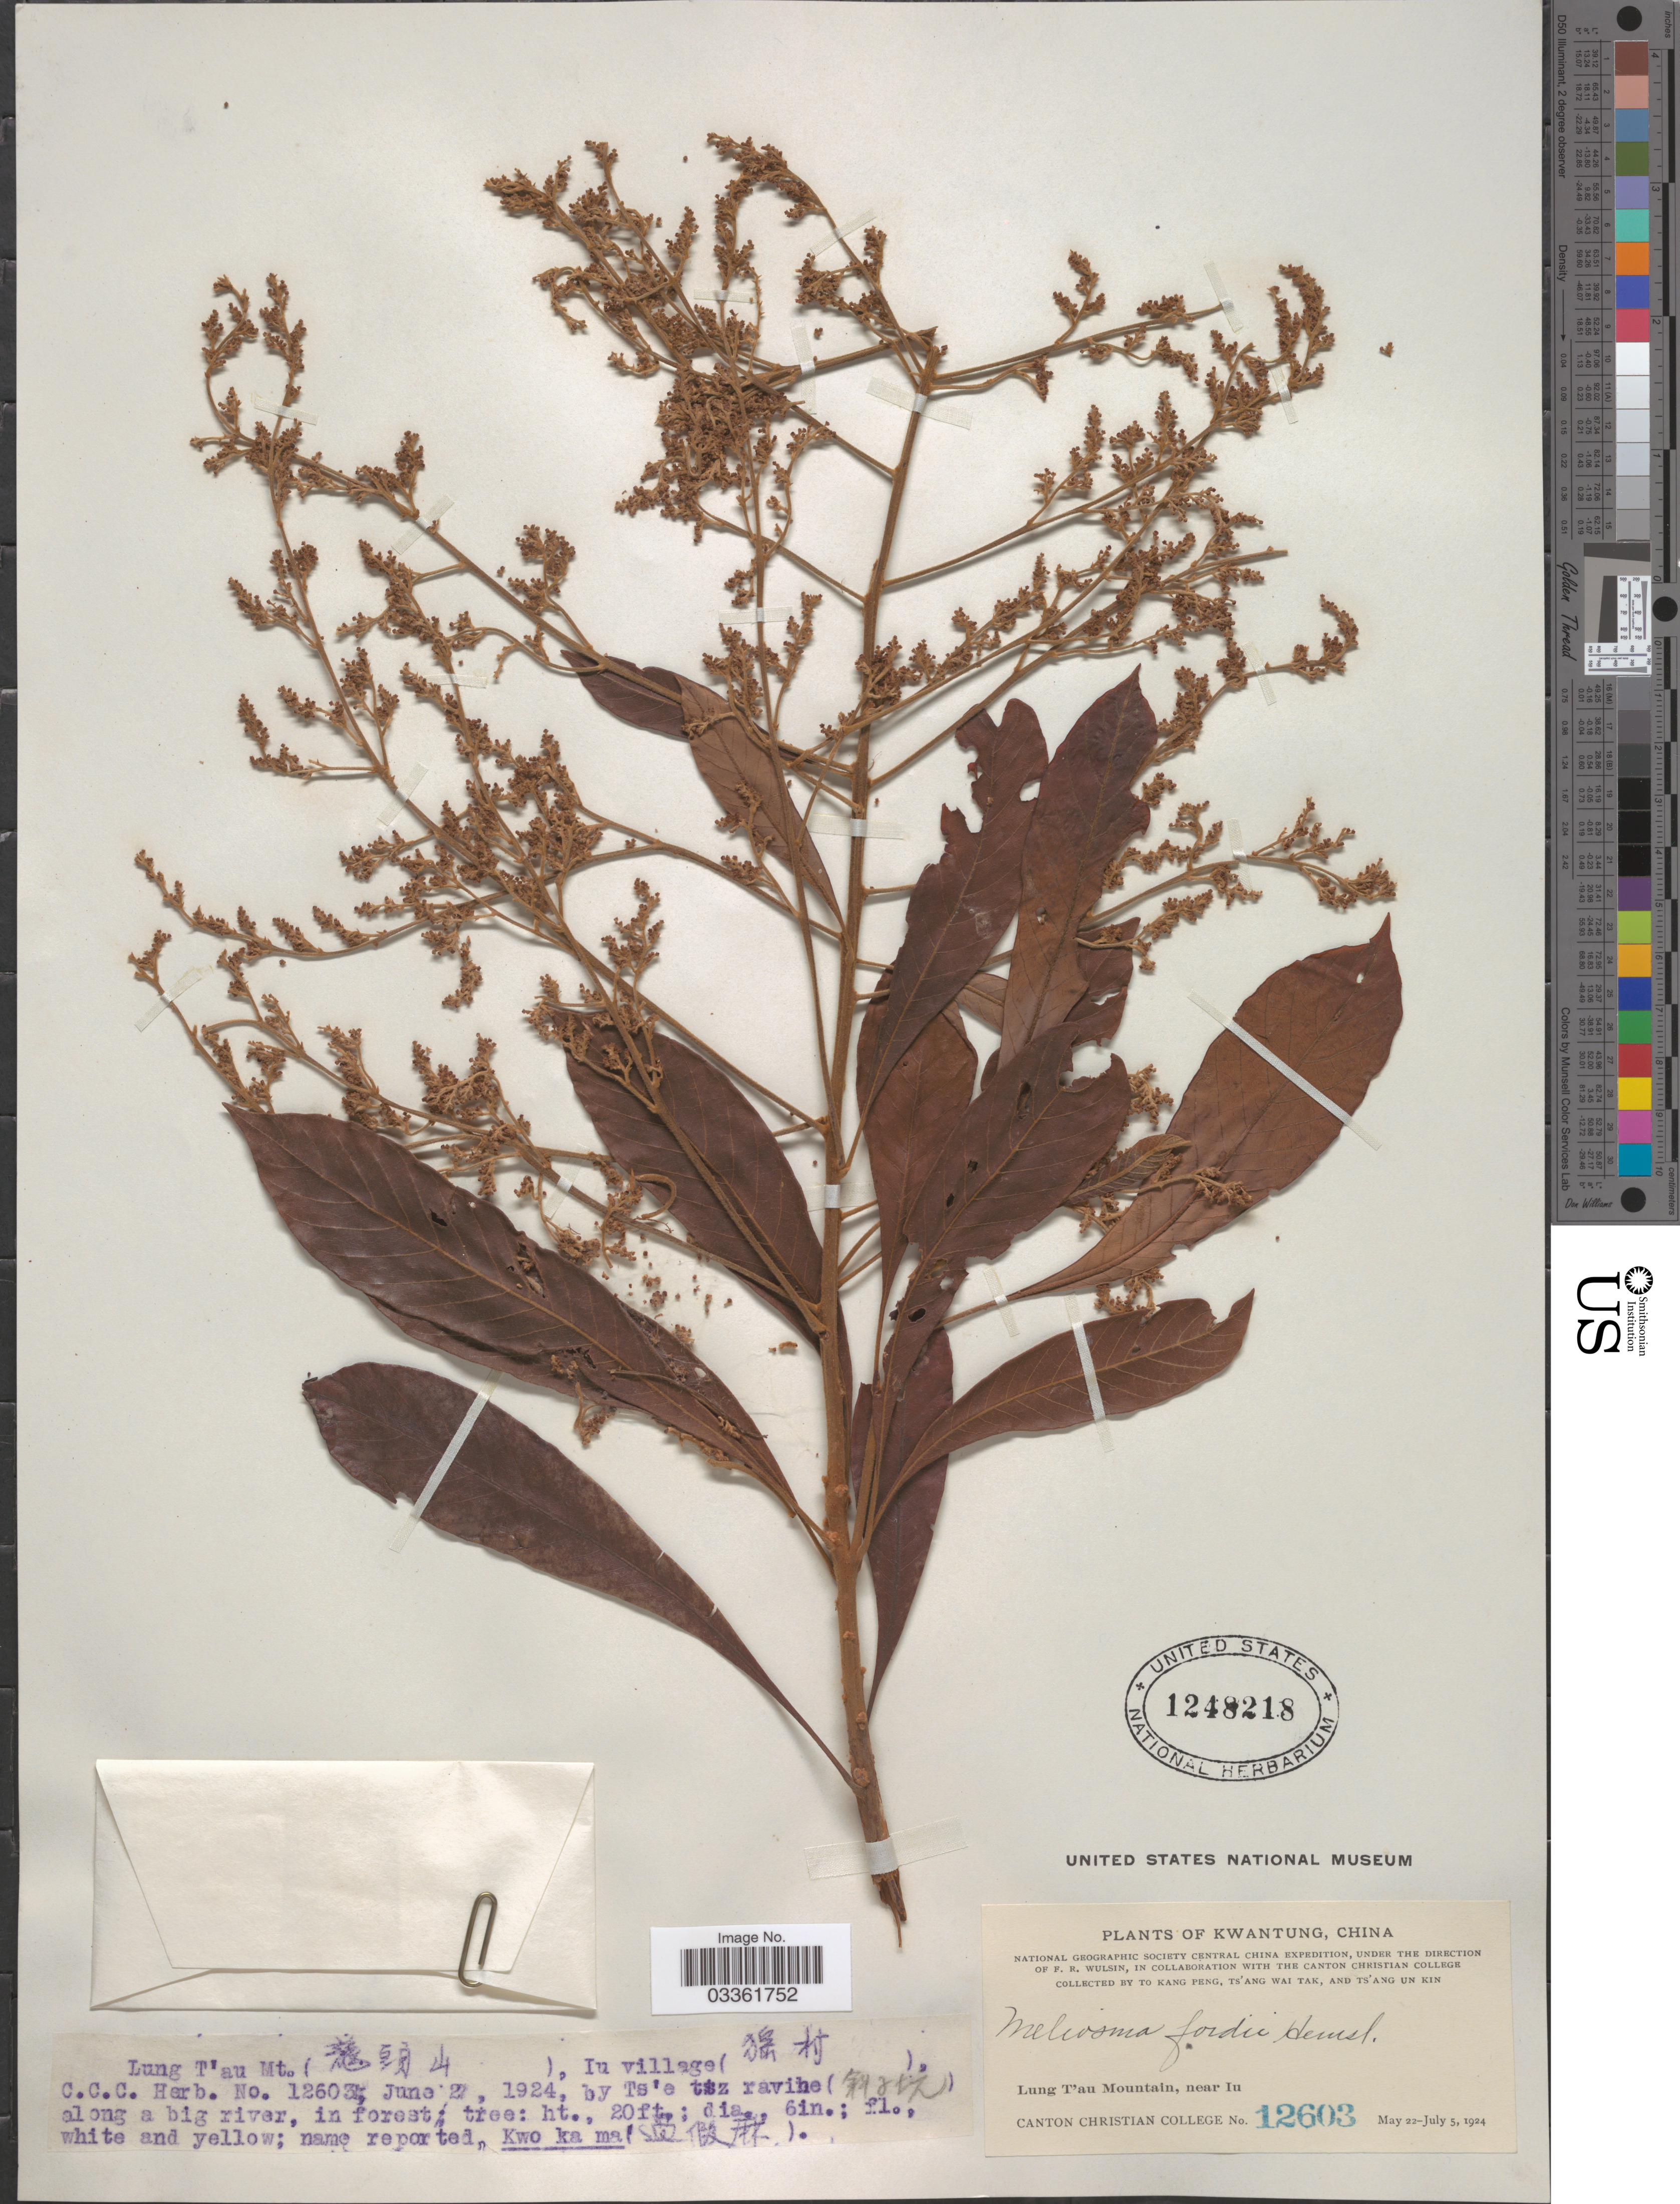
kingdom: Plantae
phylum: Tracheophyta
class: Magnoliopsida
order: Proteales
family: Sabiaceae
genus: Meliosma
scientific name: Meliosma fordii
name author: Hemsl.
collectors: T. K. Peng, W. T. Tsang & Ts' Ang Un Kin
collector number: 12603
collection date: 1924-06-02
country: China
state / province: Guangdong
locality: Kwangtung. Lung T'au Mountain, near Iu. Lung T'au Mt. (X), Iu village (X).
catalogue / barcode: US 1248218